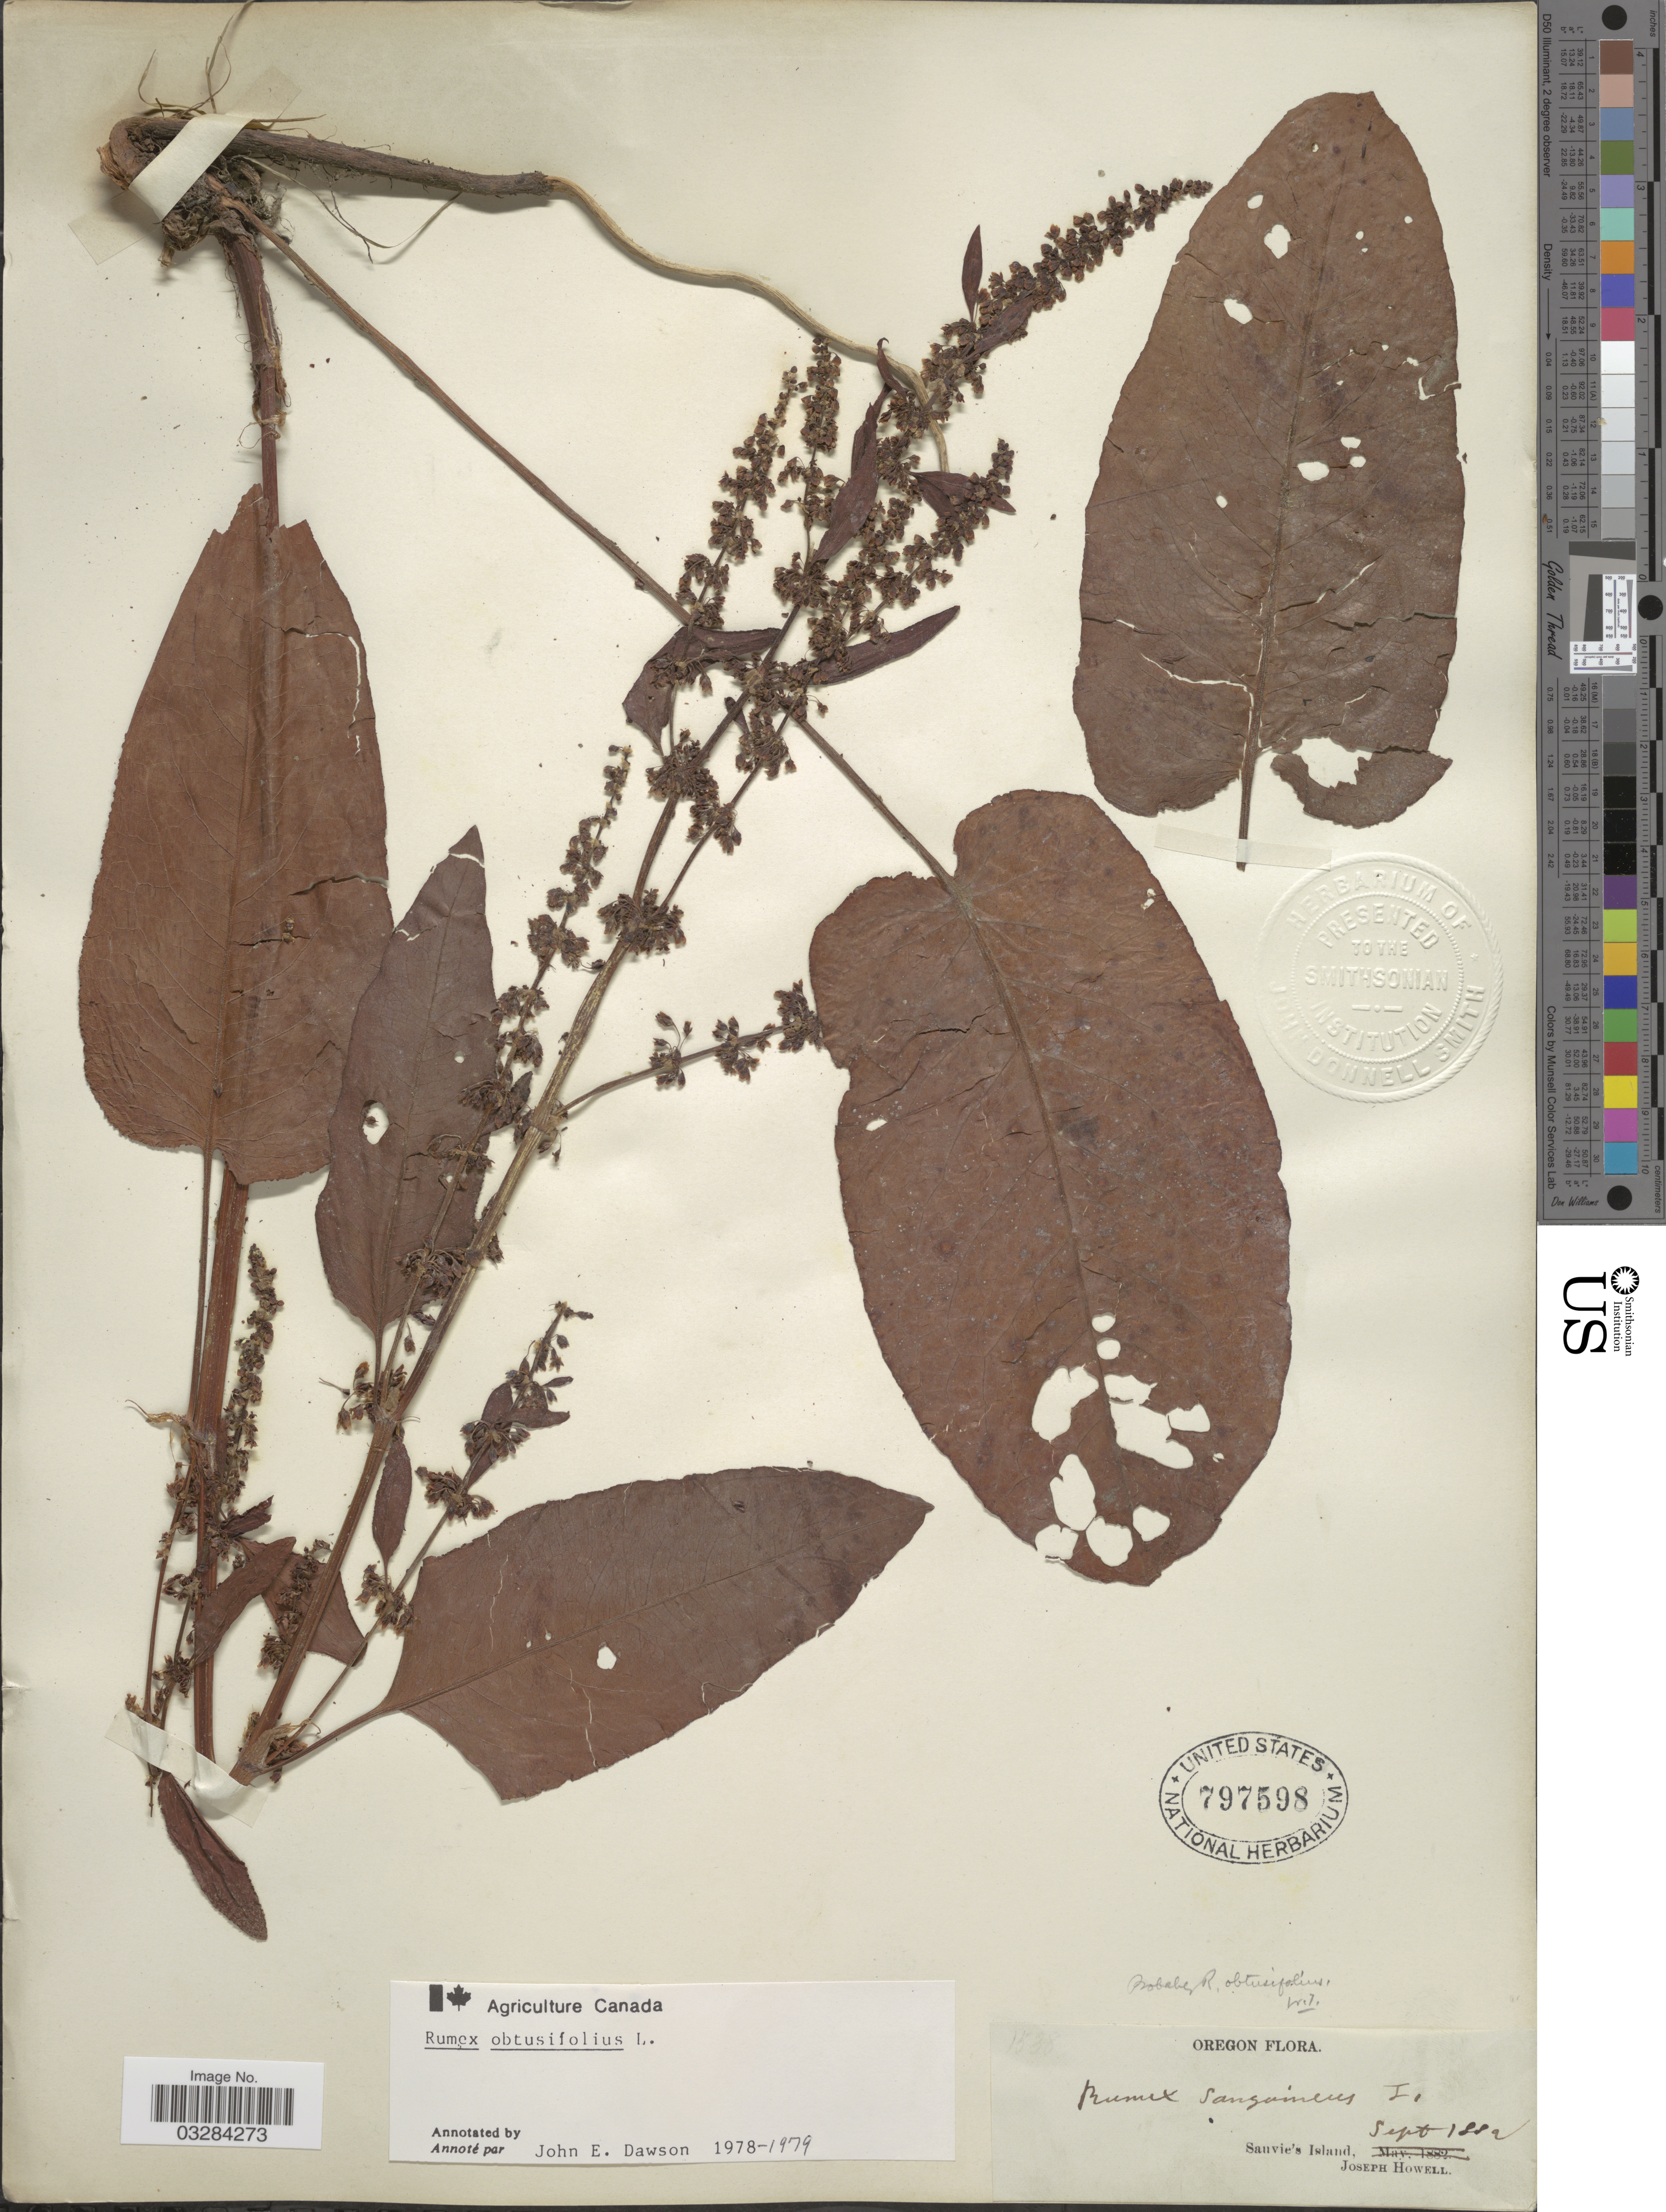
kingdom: Plantae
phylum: Tracheophyta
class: Magnoliopsida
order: Caryophyllales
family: Polygonaceae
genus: Rumex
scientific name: Rumex obtusifolius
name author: L.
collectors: J. Howell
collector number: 1538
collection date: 1882-09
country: United States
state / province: Oregon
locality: Sauvie's Island.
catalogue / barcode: US 797598